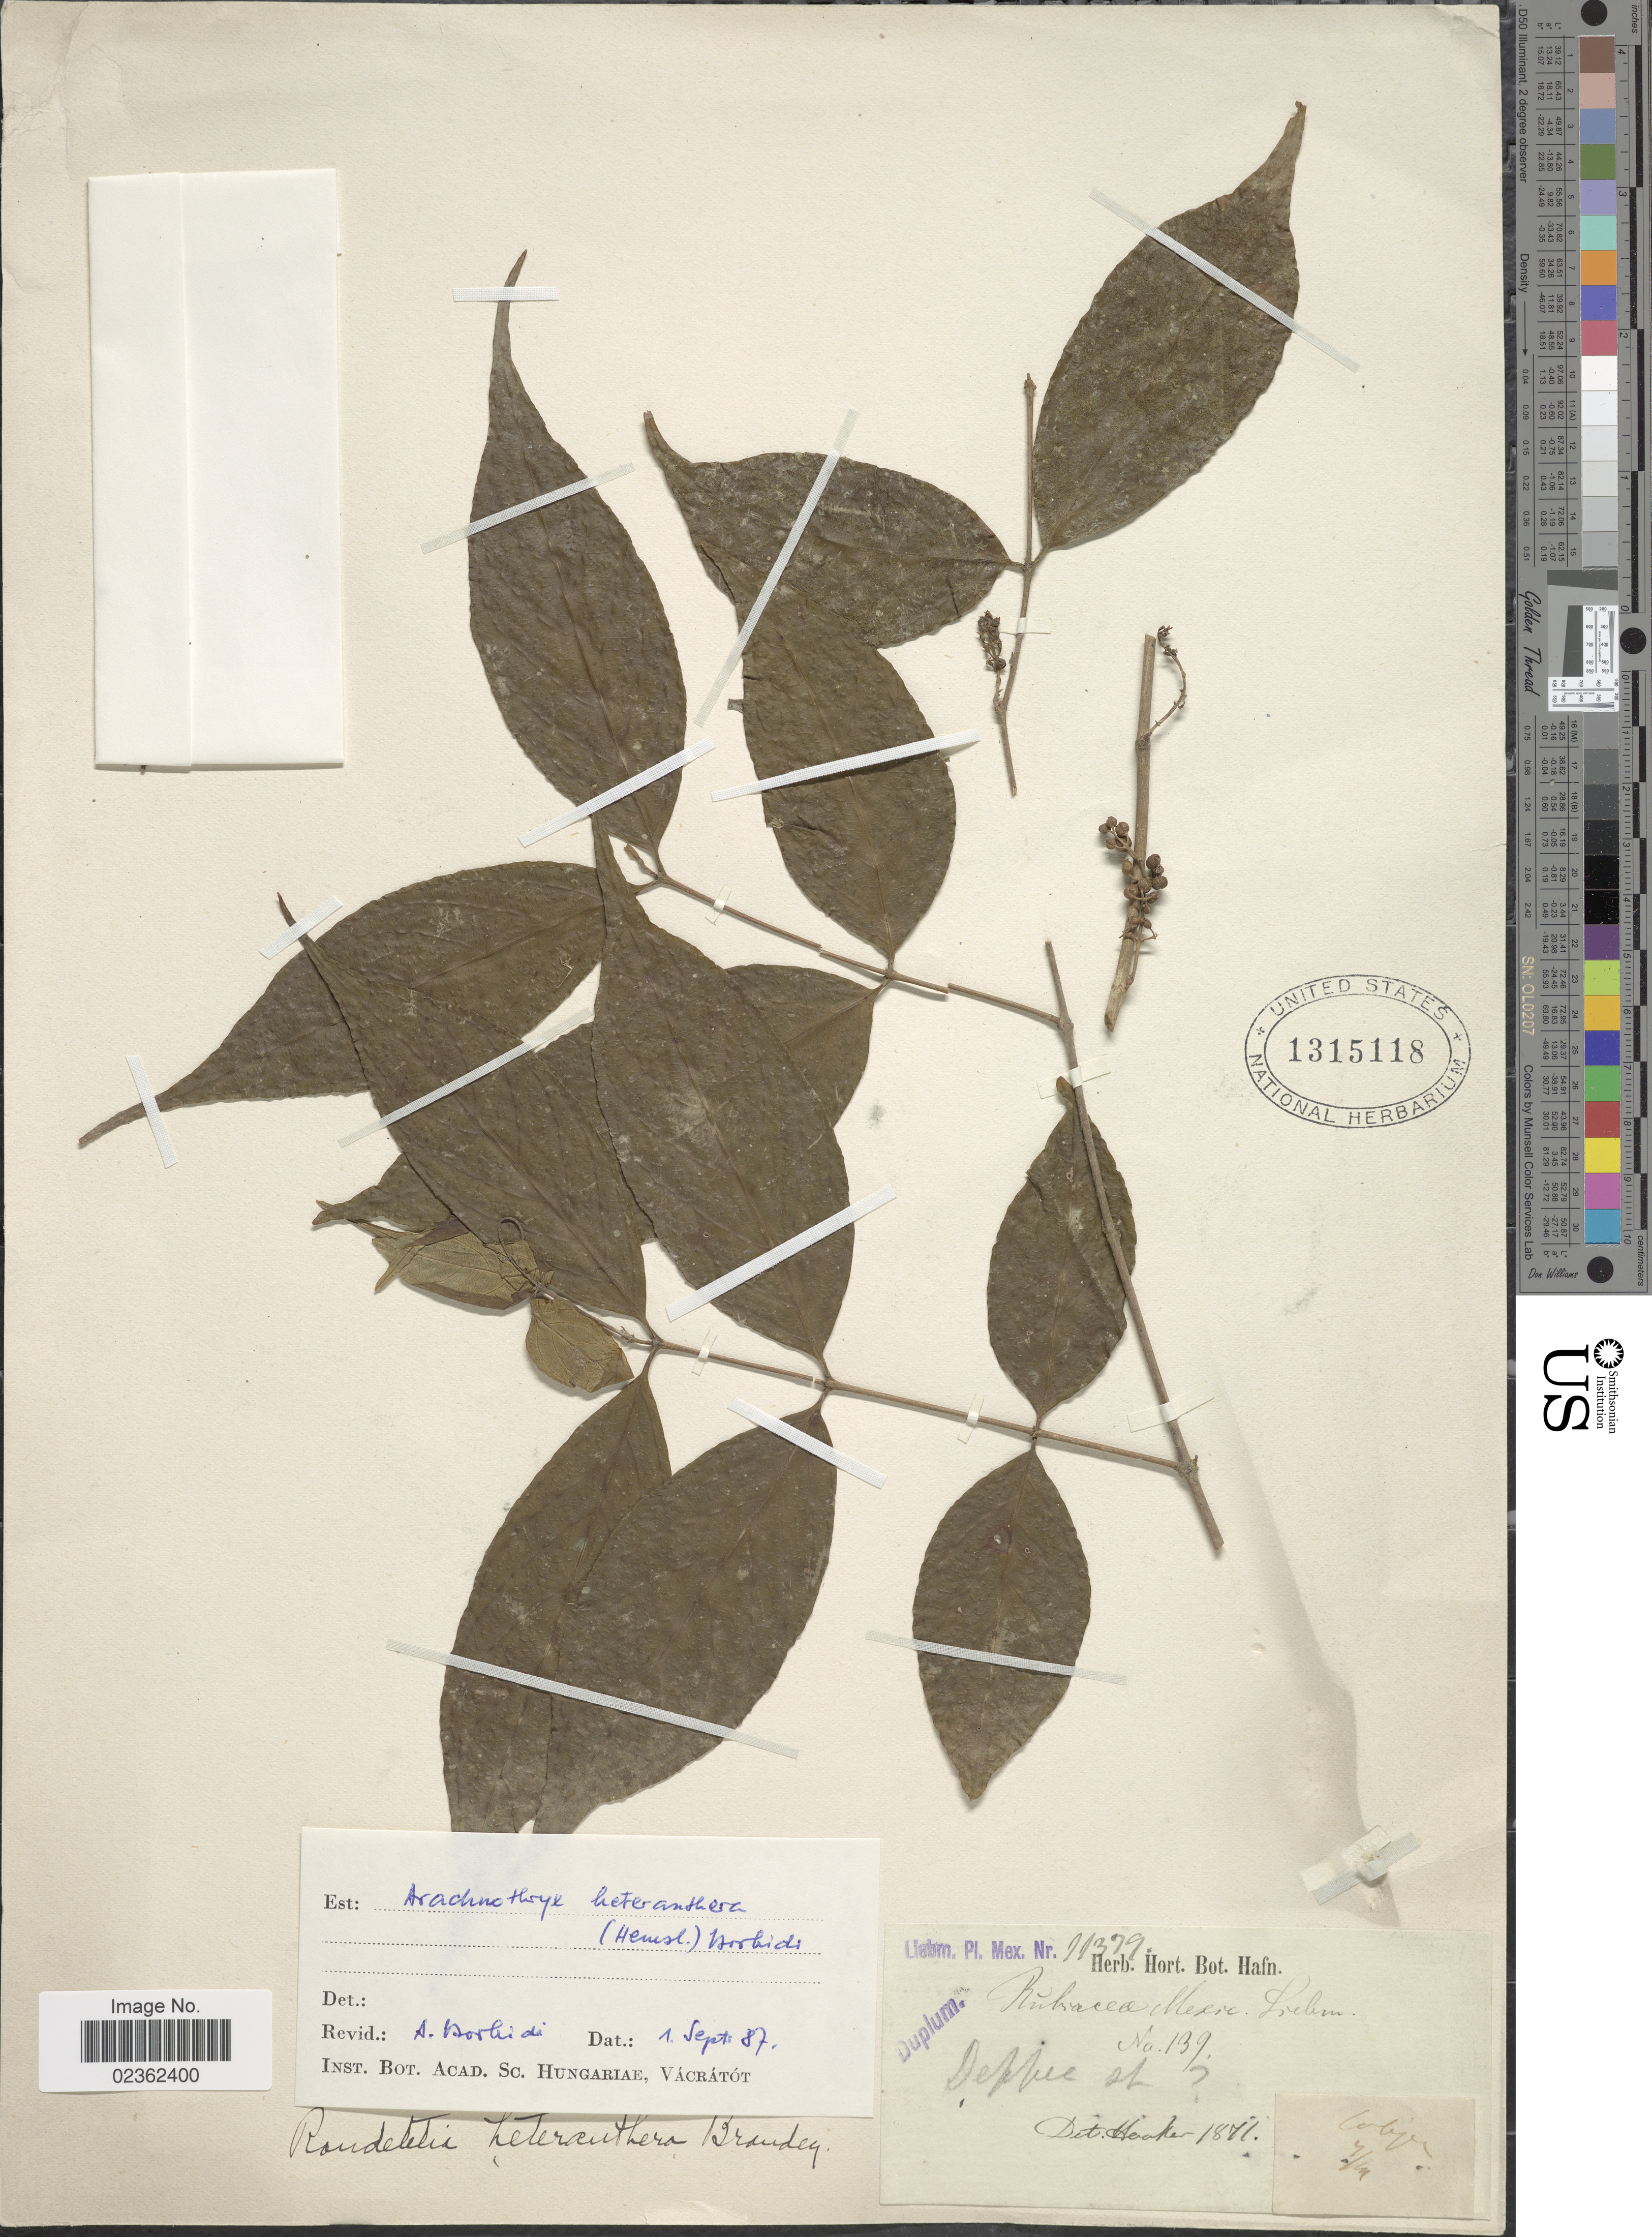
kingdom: Plantae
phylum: Tracheophyta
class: Magnoliopsida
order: Gentianales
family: Rubiaceae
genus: Arachnothryx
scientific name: Arachnothryx heteranthera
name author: (Brandegee) Borhidi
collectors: Liebmann, --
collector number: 11379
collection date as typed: Transcribed d/m/y: /7/19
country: Mexico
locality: Cobejer [interpreted].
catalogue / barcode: US 1315118